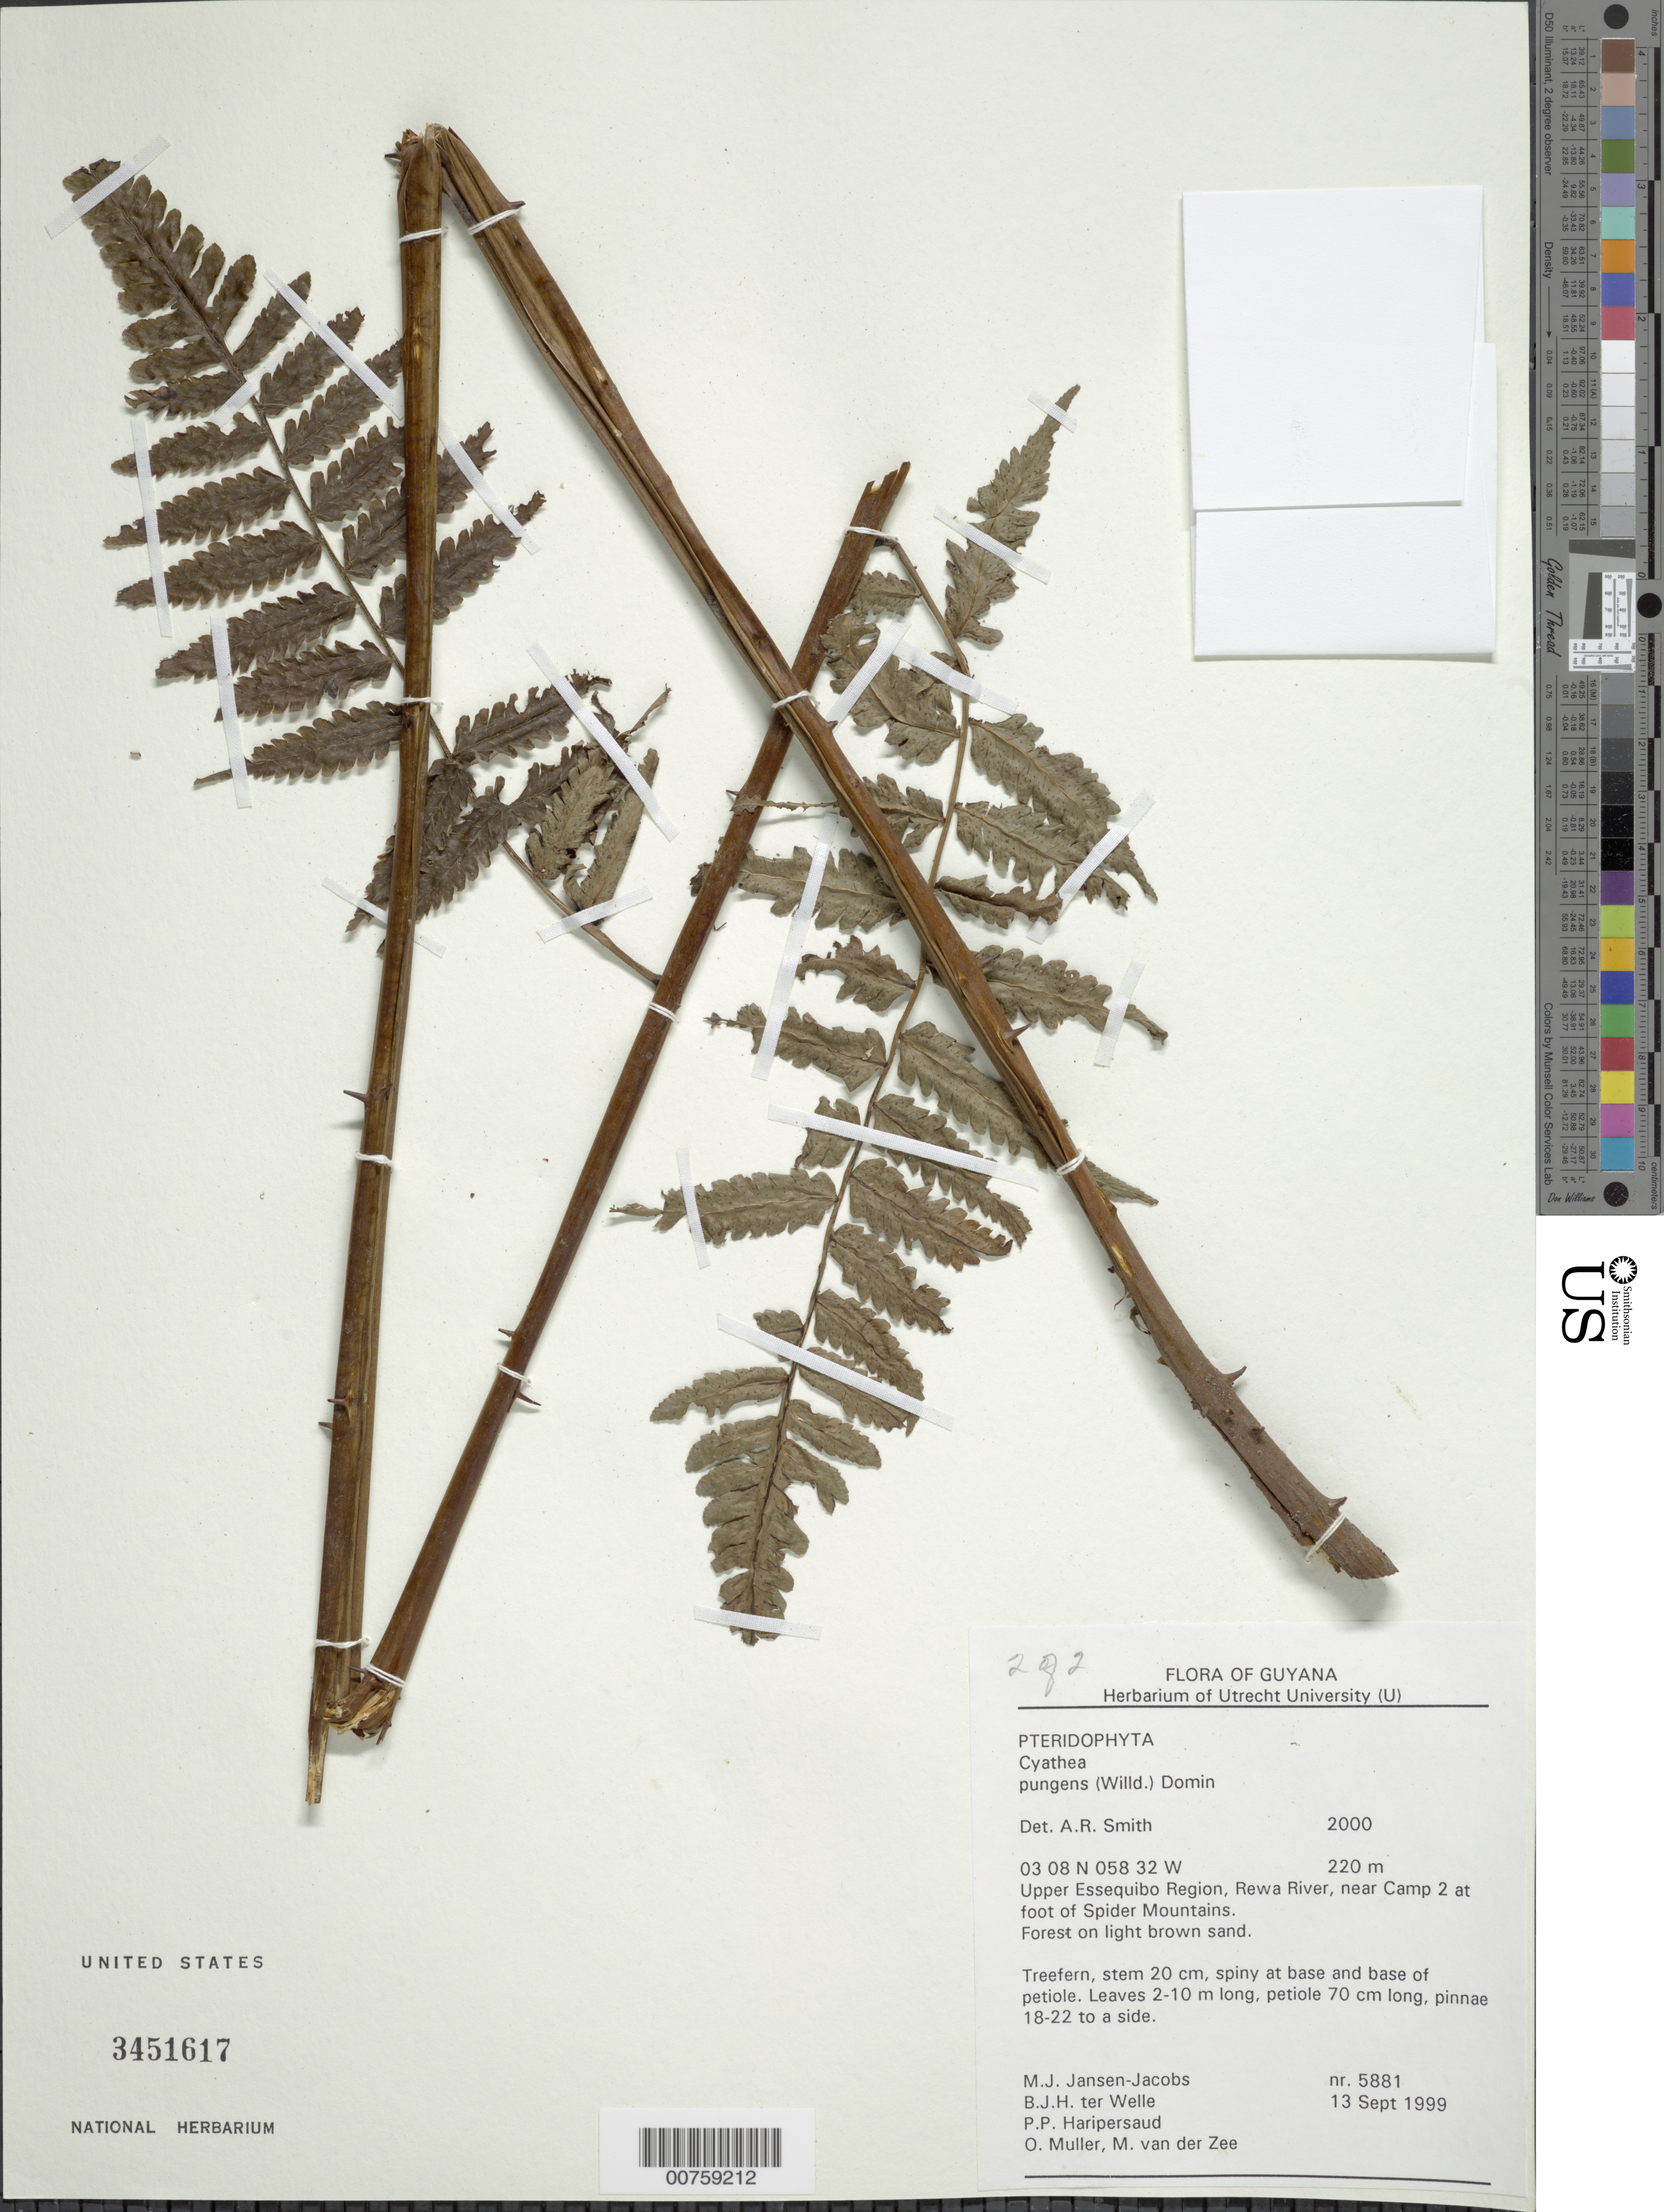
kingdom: Plantae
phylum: Tracheophyta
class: Polypodiopsida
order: Cyatheales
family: Cyatheaceae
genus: Cyathea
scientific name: Cyathea pungens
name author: (Willd.) Domin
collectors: M. J. Jansen-Jacobs, B. Welle, P. Haripersaud, O. Muller & M. van der Zee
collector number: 5881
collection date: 1999-09-13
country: Guyana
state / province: U. Takutu-U. Essequibo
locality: Upper Essequibo Region, Rewa River, near Camp 2 at foot of Spider Mountains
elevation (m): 220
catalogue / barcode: US 3451617